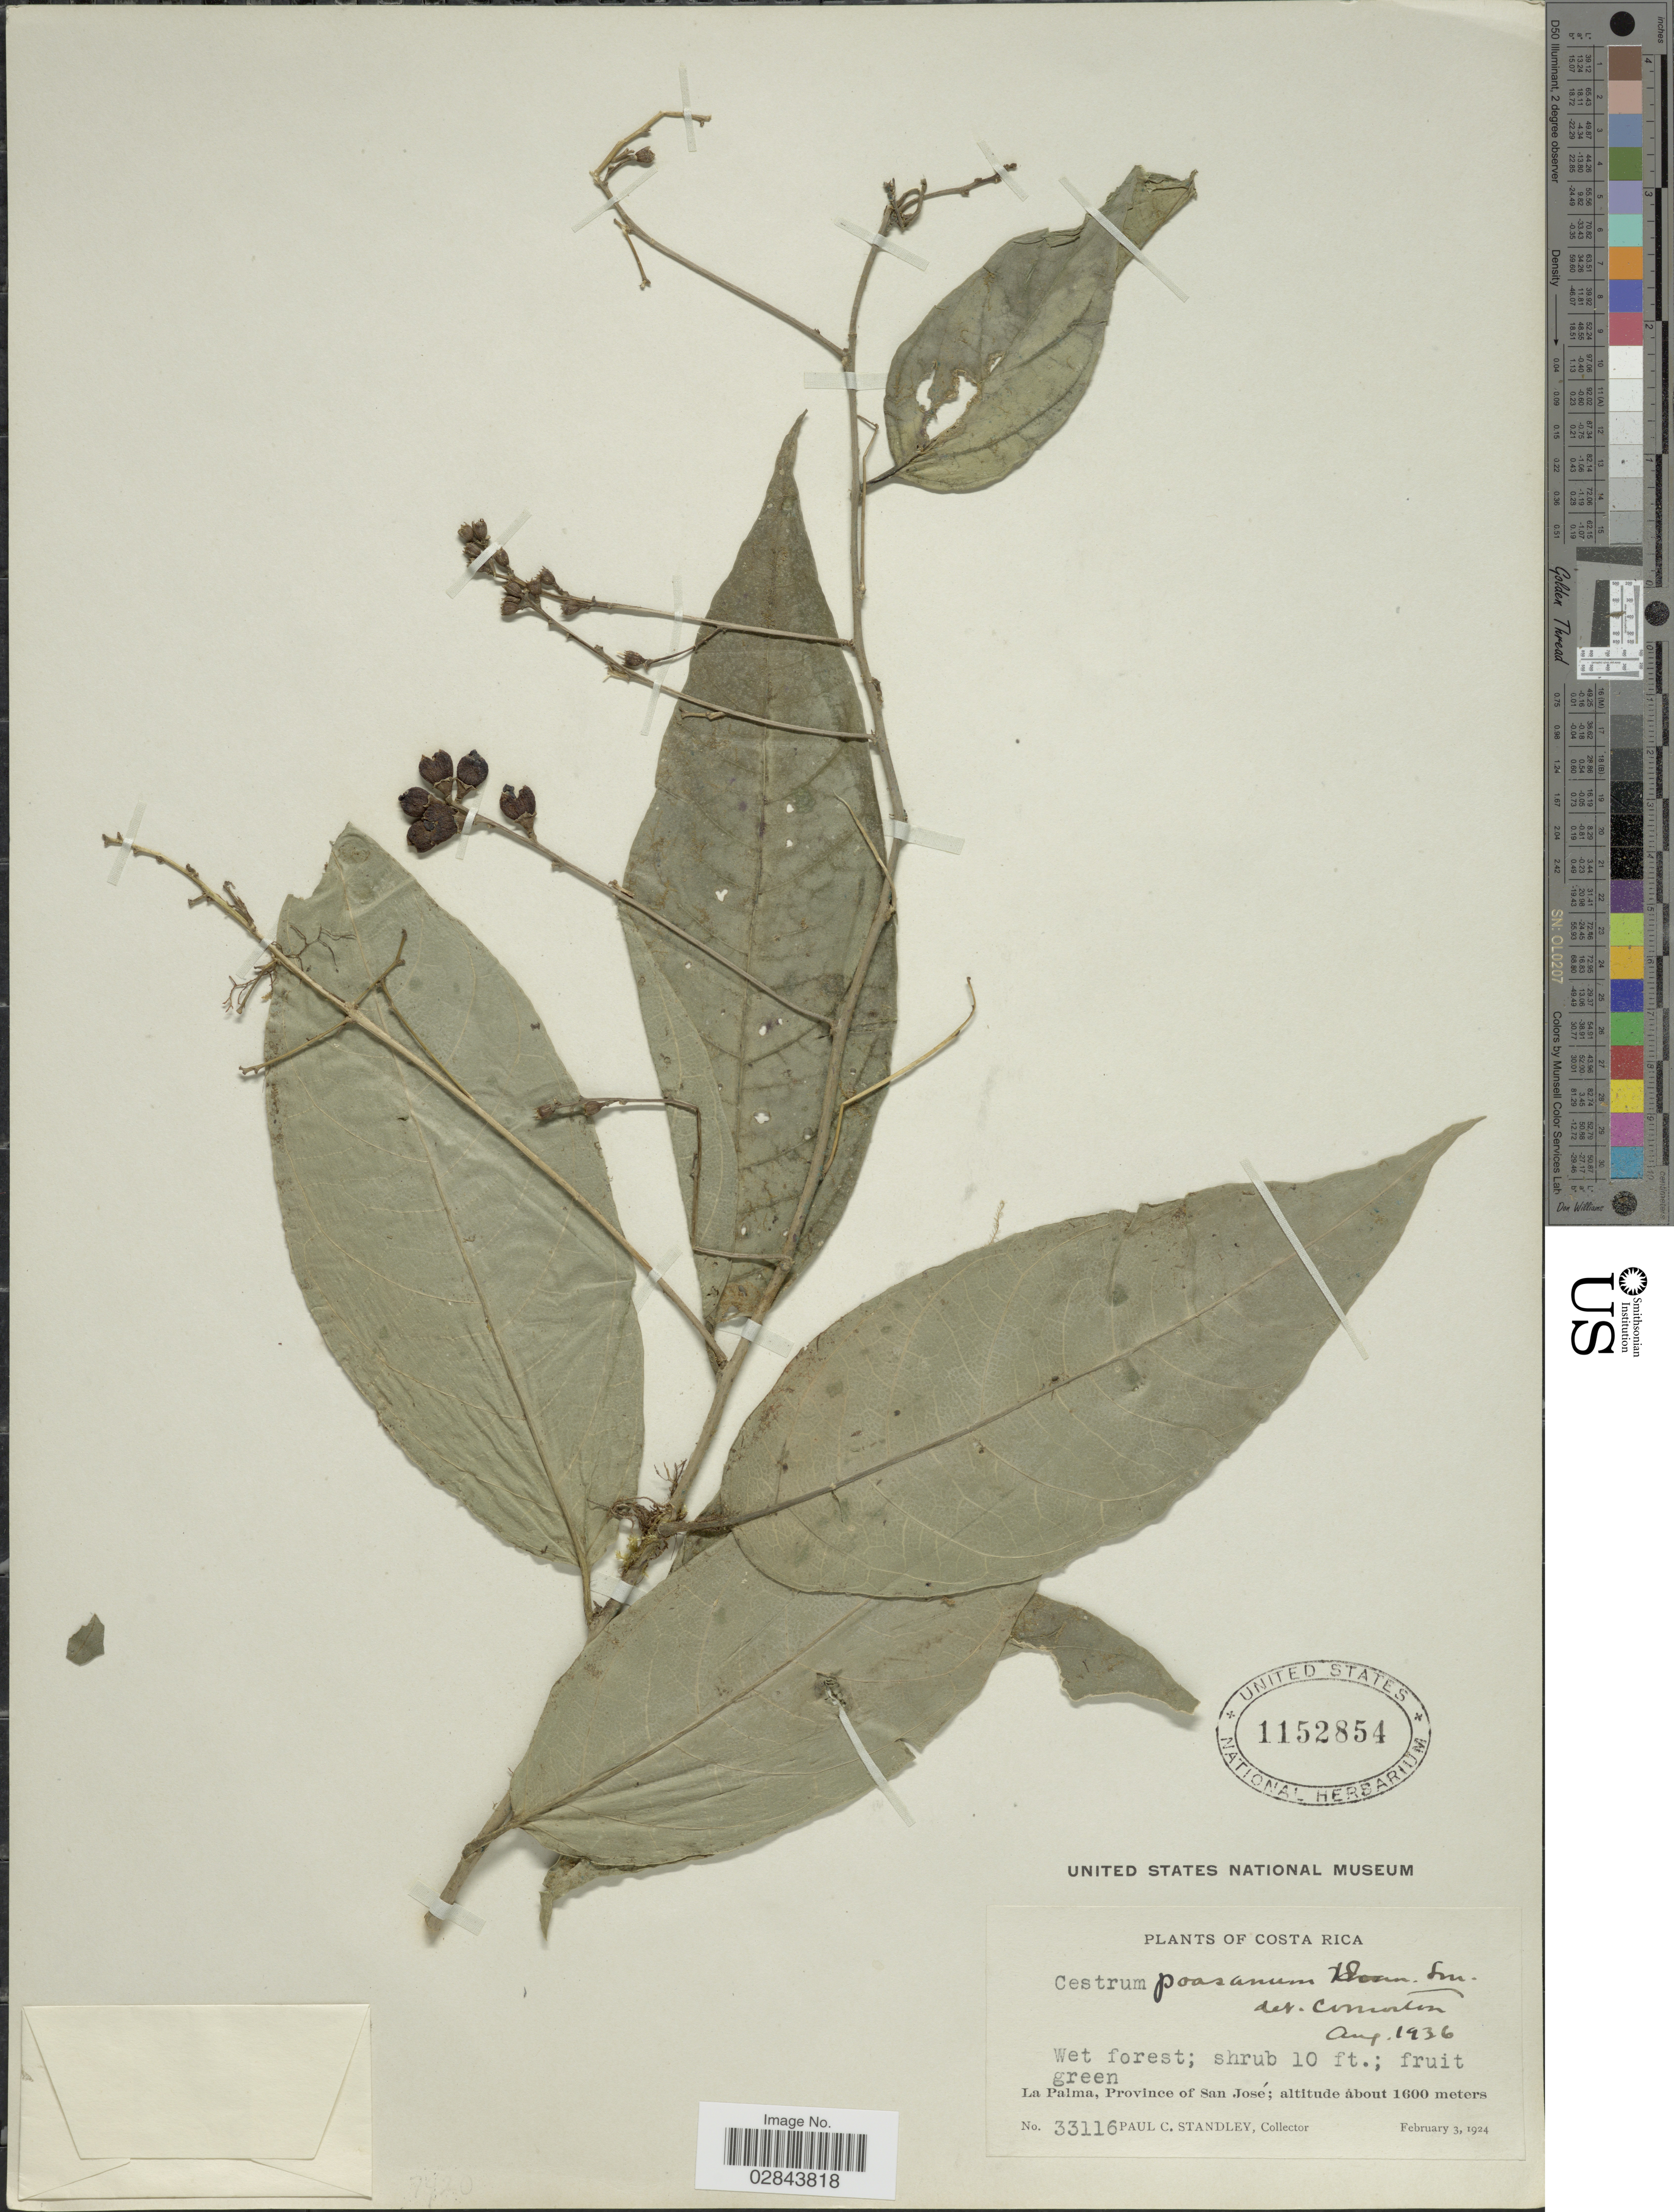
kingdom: Plantae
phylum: Tracheophyta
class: Magnoliopsida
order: Solanales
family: Solanaceae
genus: Cestrum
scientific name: Cestrum poasanum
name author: Donn. Sm.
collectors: P. C. Standley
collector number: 33116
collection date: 1924-02-03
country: Costa Rica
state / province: San José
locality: La Palma, Province of San José.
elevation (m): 1600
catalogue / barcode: US 1152854